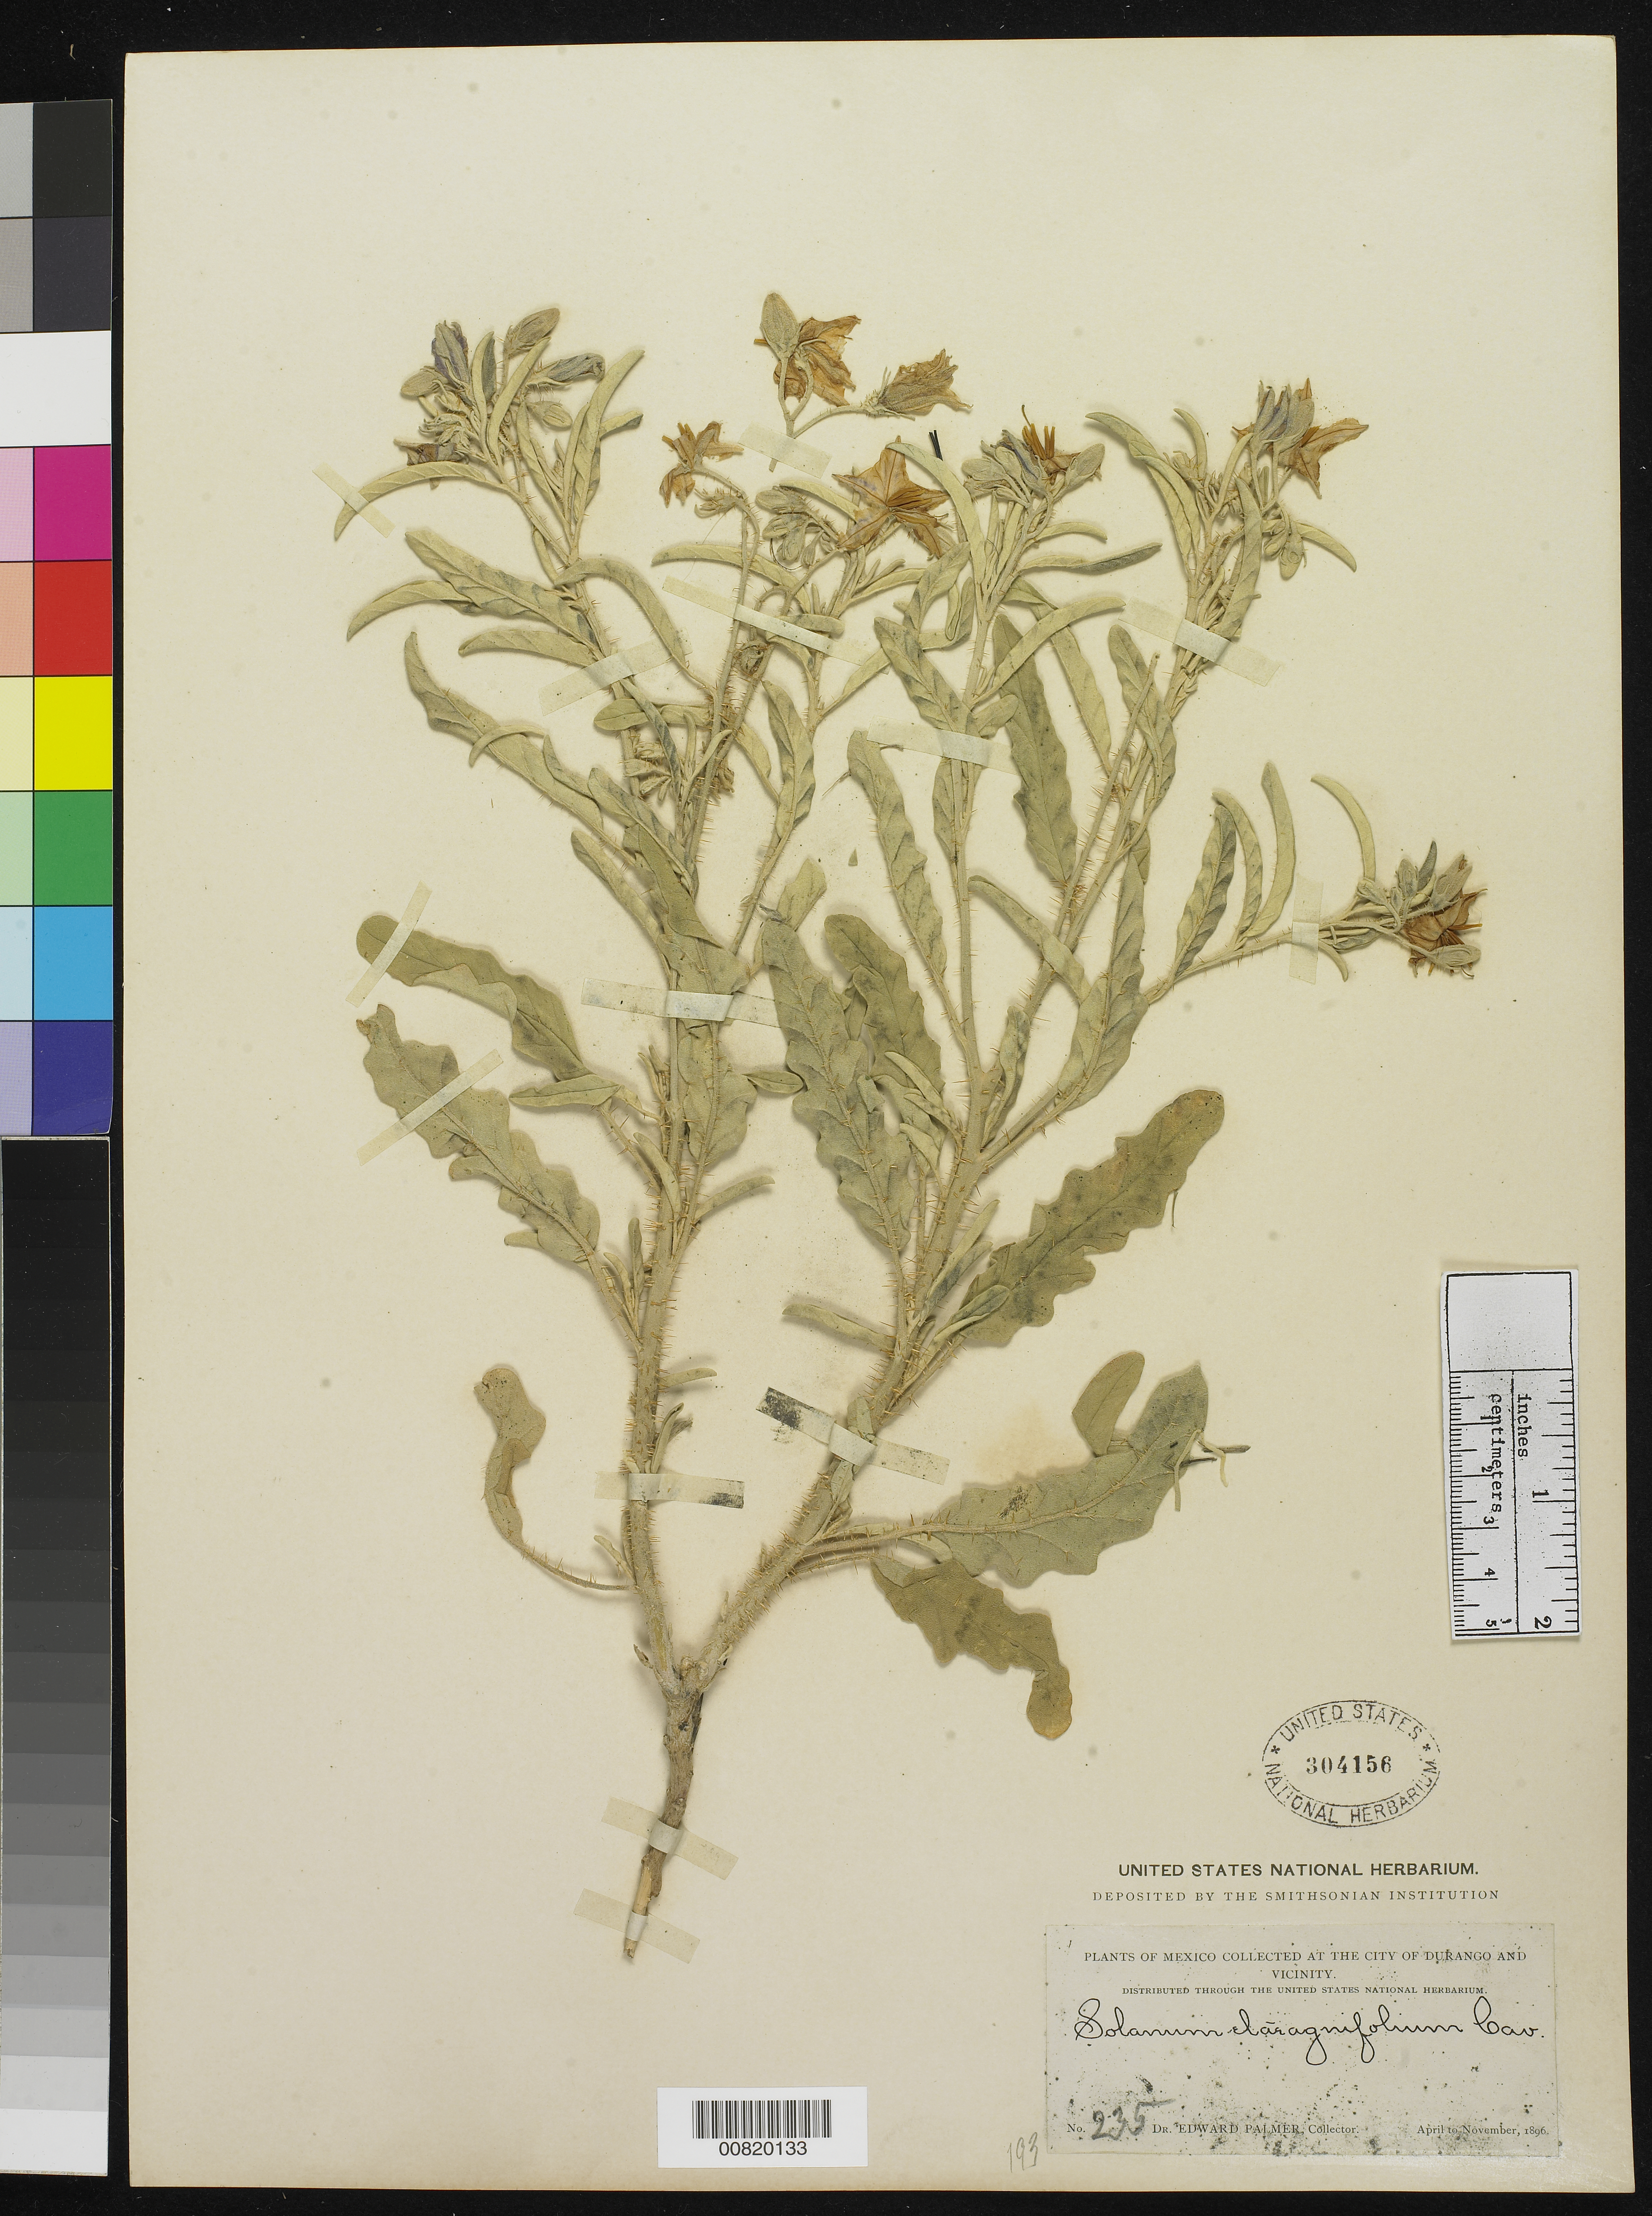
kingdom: Plantae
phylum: Tracheophyta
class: Magnoliopsida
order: Solanales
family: Solanaceae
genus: Solanum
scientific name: Solanum elaeagnifolium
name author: Cav.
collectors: E. Palmer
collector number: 235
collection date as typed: Apr 1896 to -- Nov 1896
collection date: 1896-04/1896-11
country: Mexico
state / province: Durango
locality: City of Durango and vicinity.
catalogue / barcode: US 304156